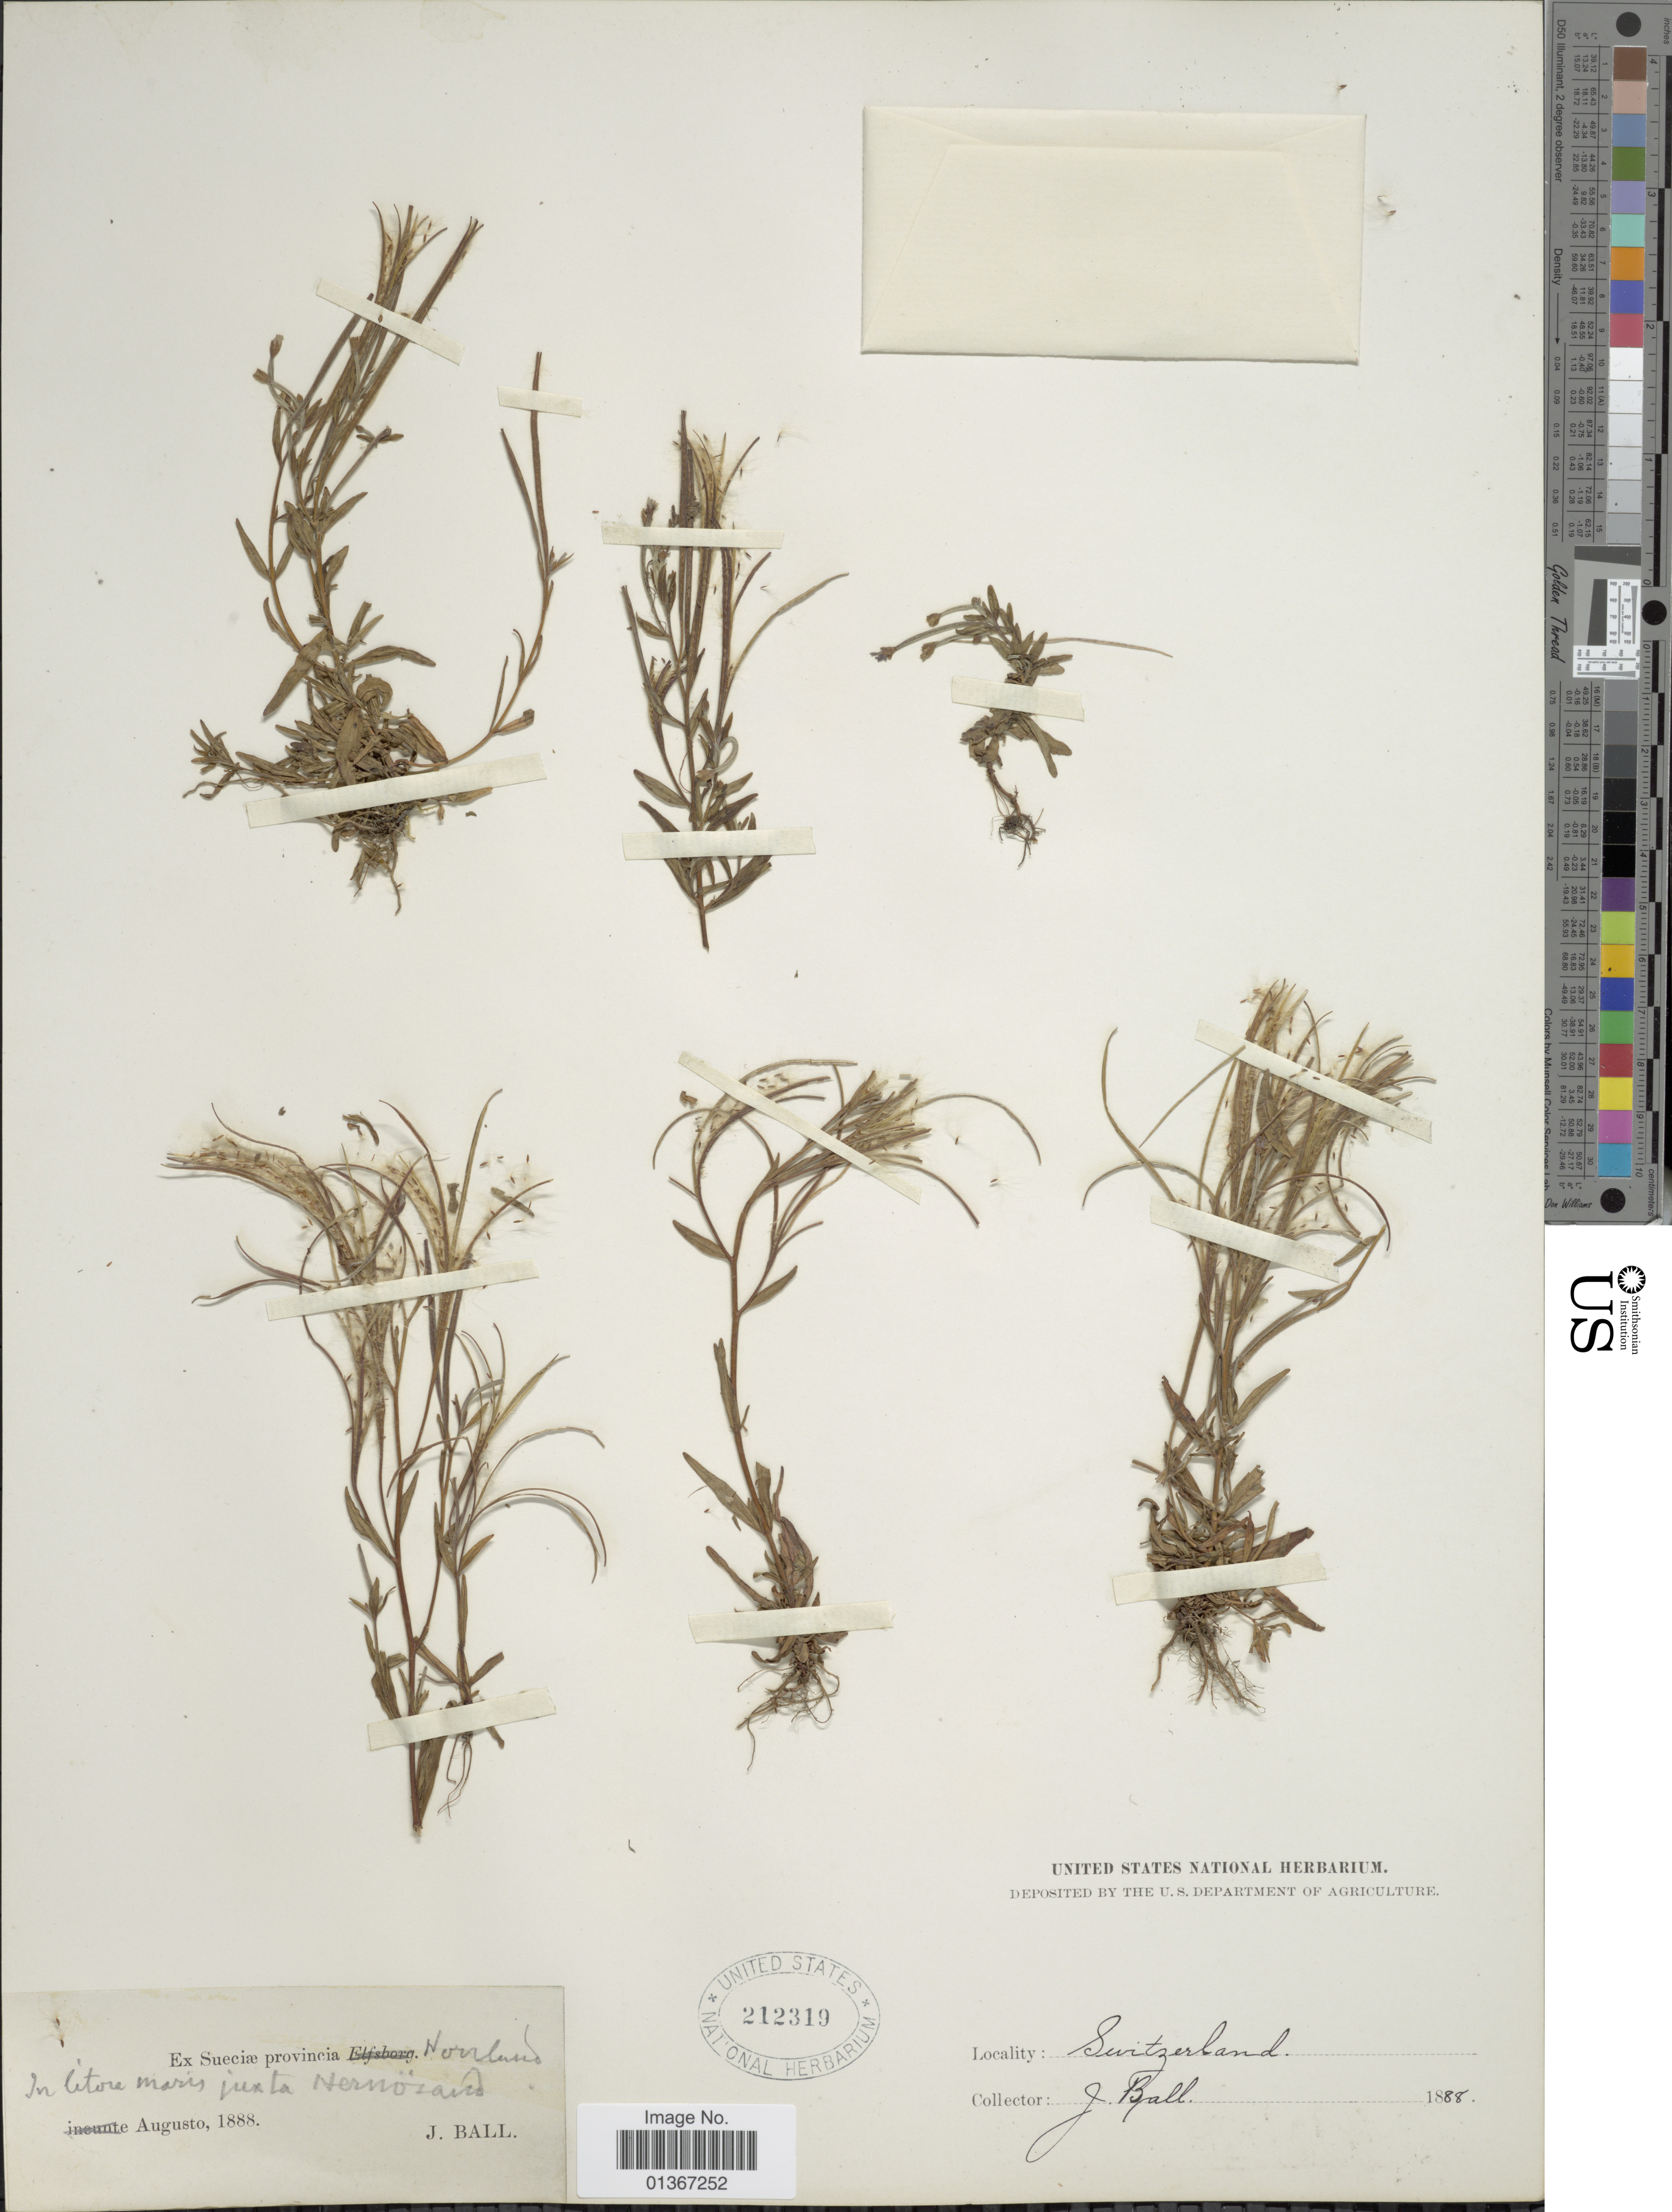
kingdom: Plantae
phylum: Tracheophyta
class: Magnoliopsida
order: Myrtales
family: Onagraceae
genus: Epilobium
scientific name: Epilobium sp.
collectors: J. Ball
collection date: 1888-08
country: Sweden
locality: Switserland, Ex Sueciæ provincia Norrland, in litore maris juxta Hernösand.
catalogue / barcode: US 212319